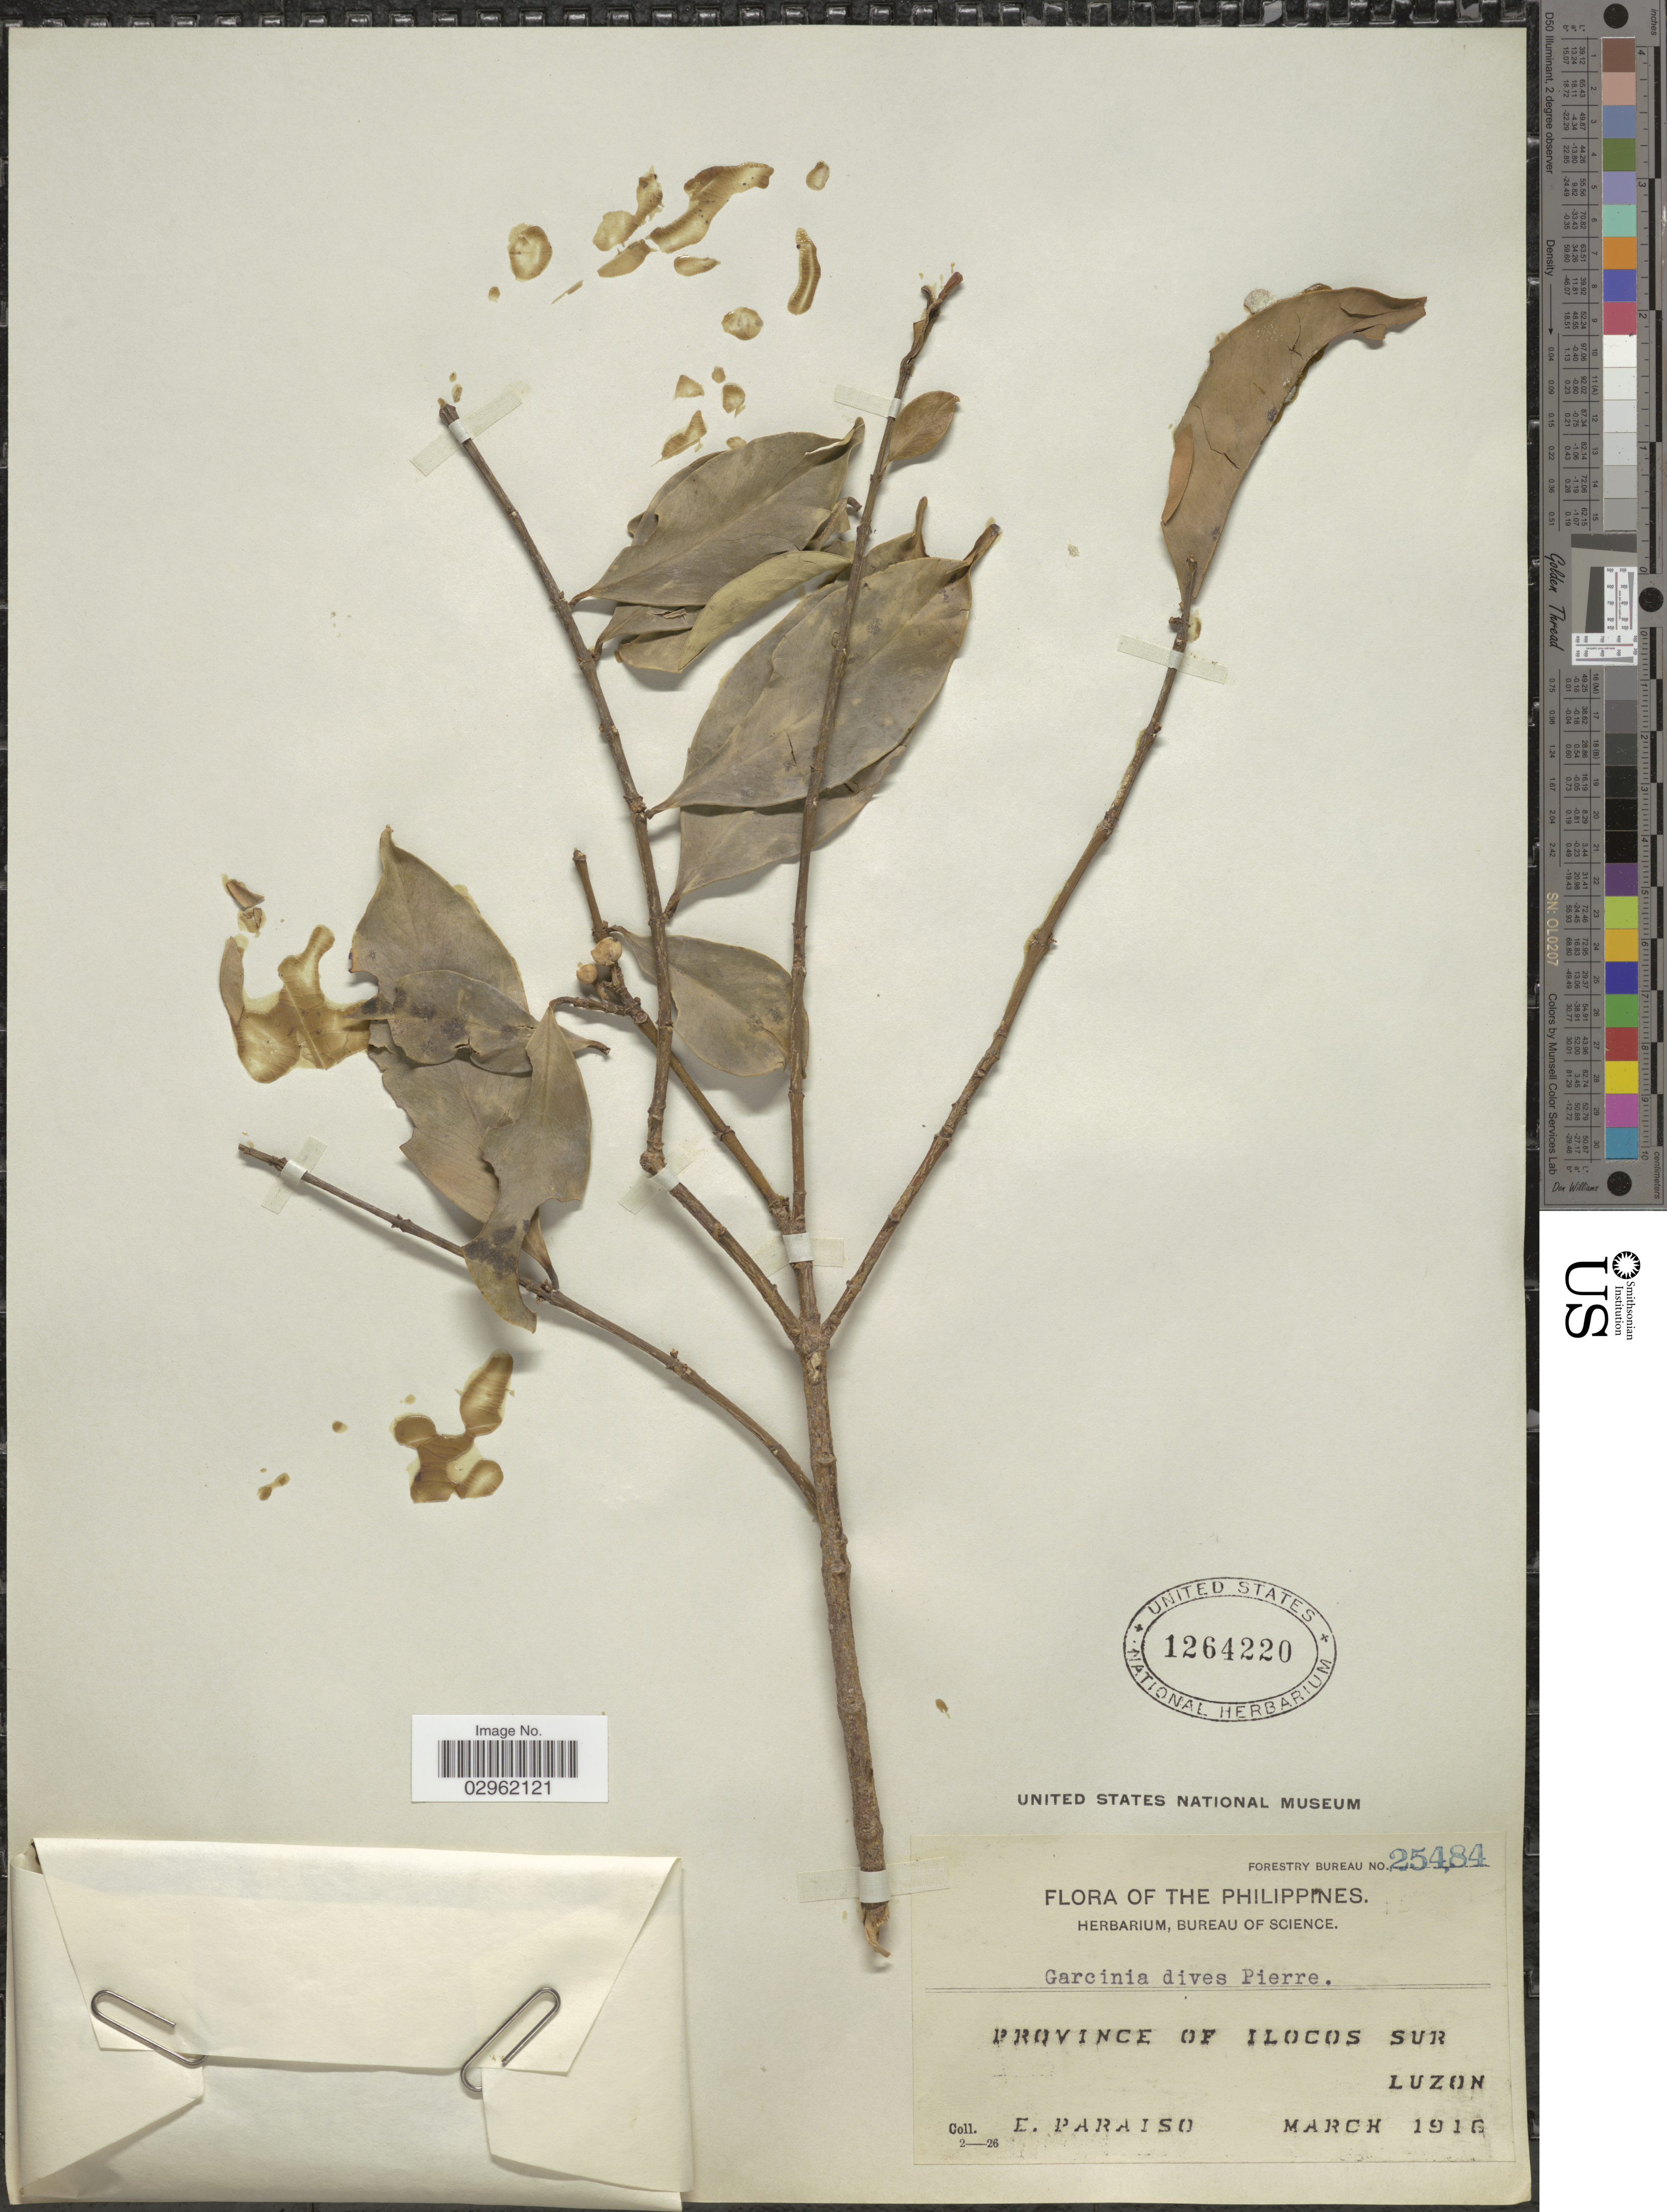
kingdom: Plantae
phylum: Tracheophyta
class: Magnoliopsida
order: Malpighiales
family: Clusiaceae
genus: Garcinia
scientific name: Garcinia dives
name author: Pierre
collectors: E. Paraiso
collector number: Forestry Bureau 25484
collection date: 1916-03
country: Philippines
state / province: Ilocos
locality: Province of Ilocos Sur. Luzon.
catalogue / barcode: US 1264220